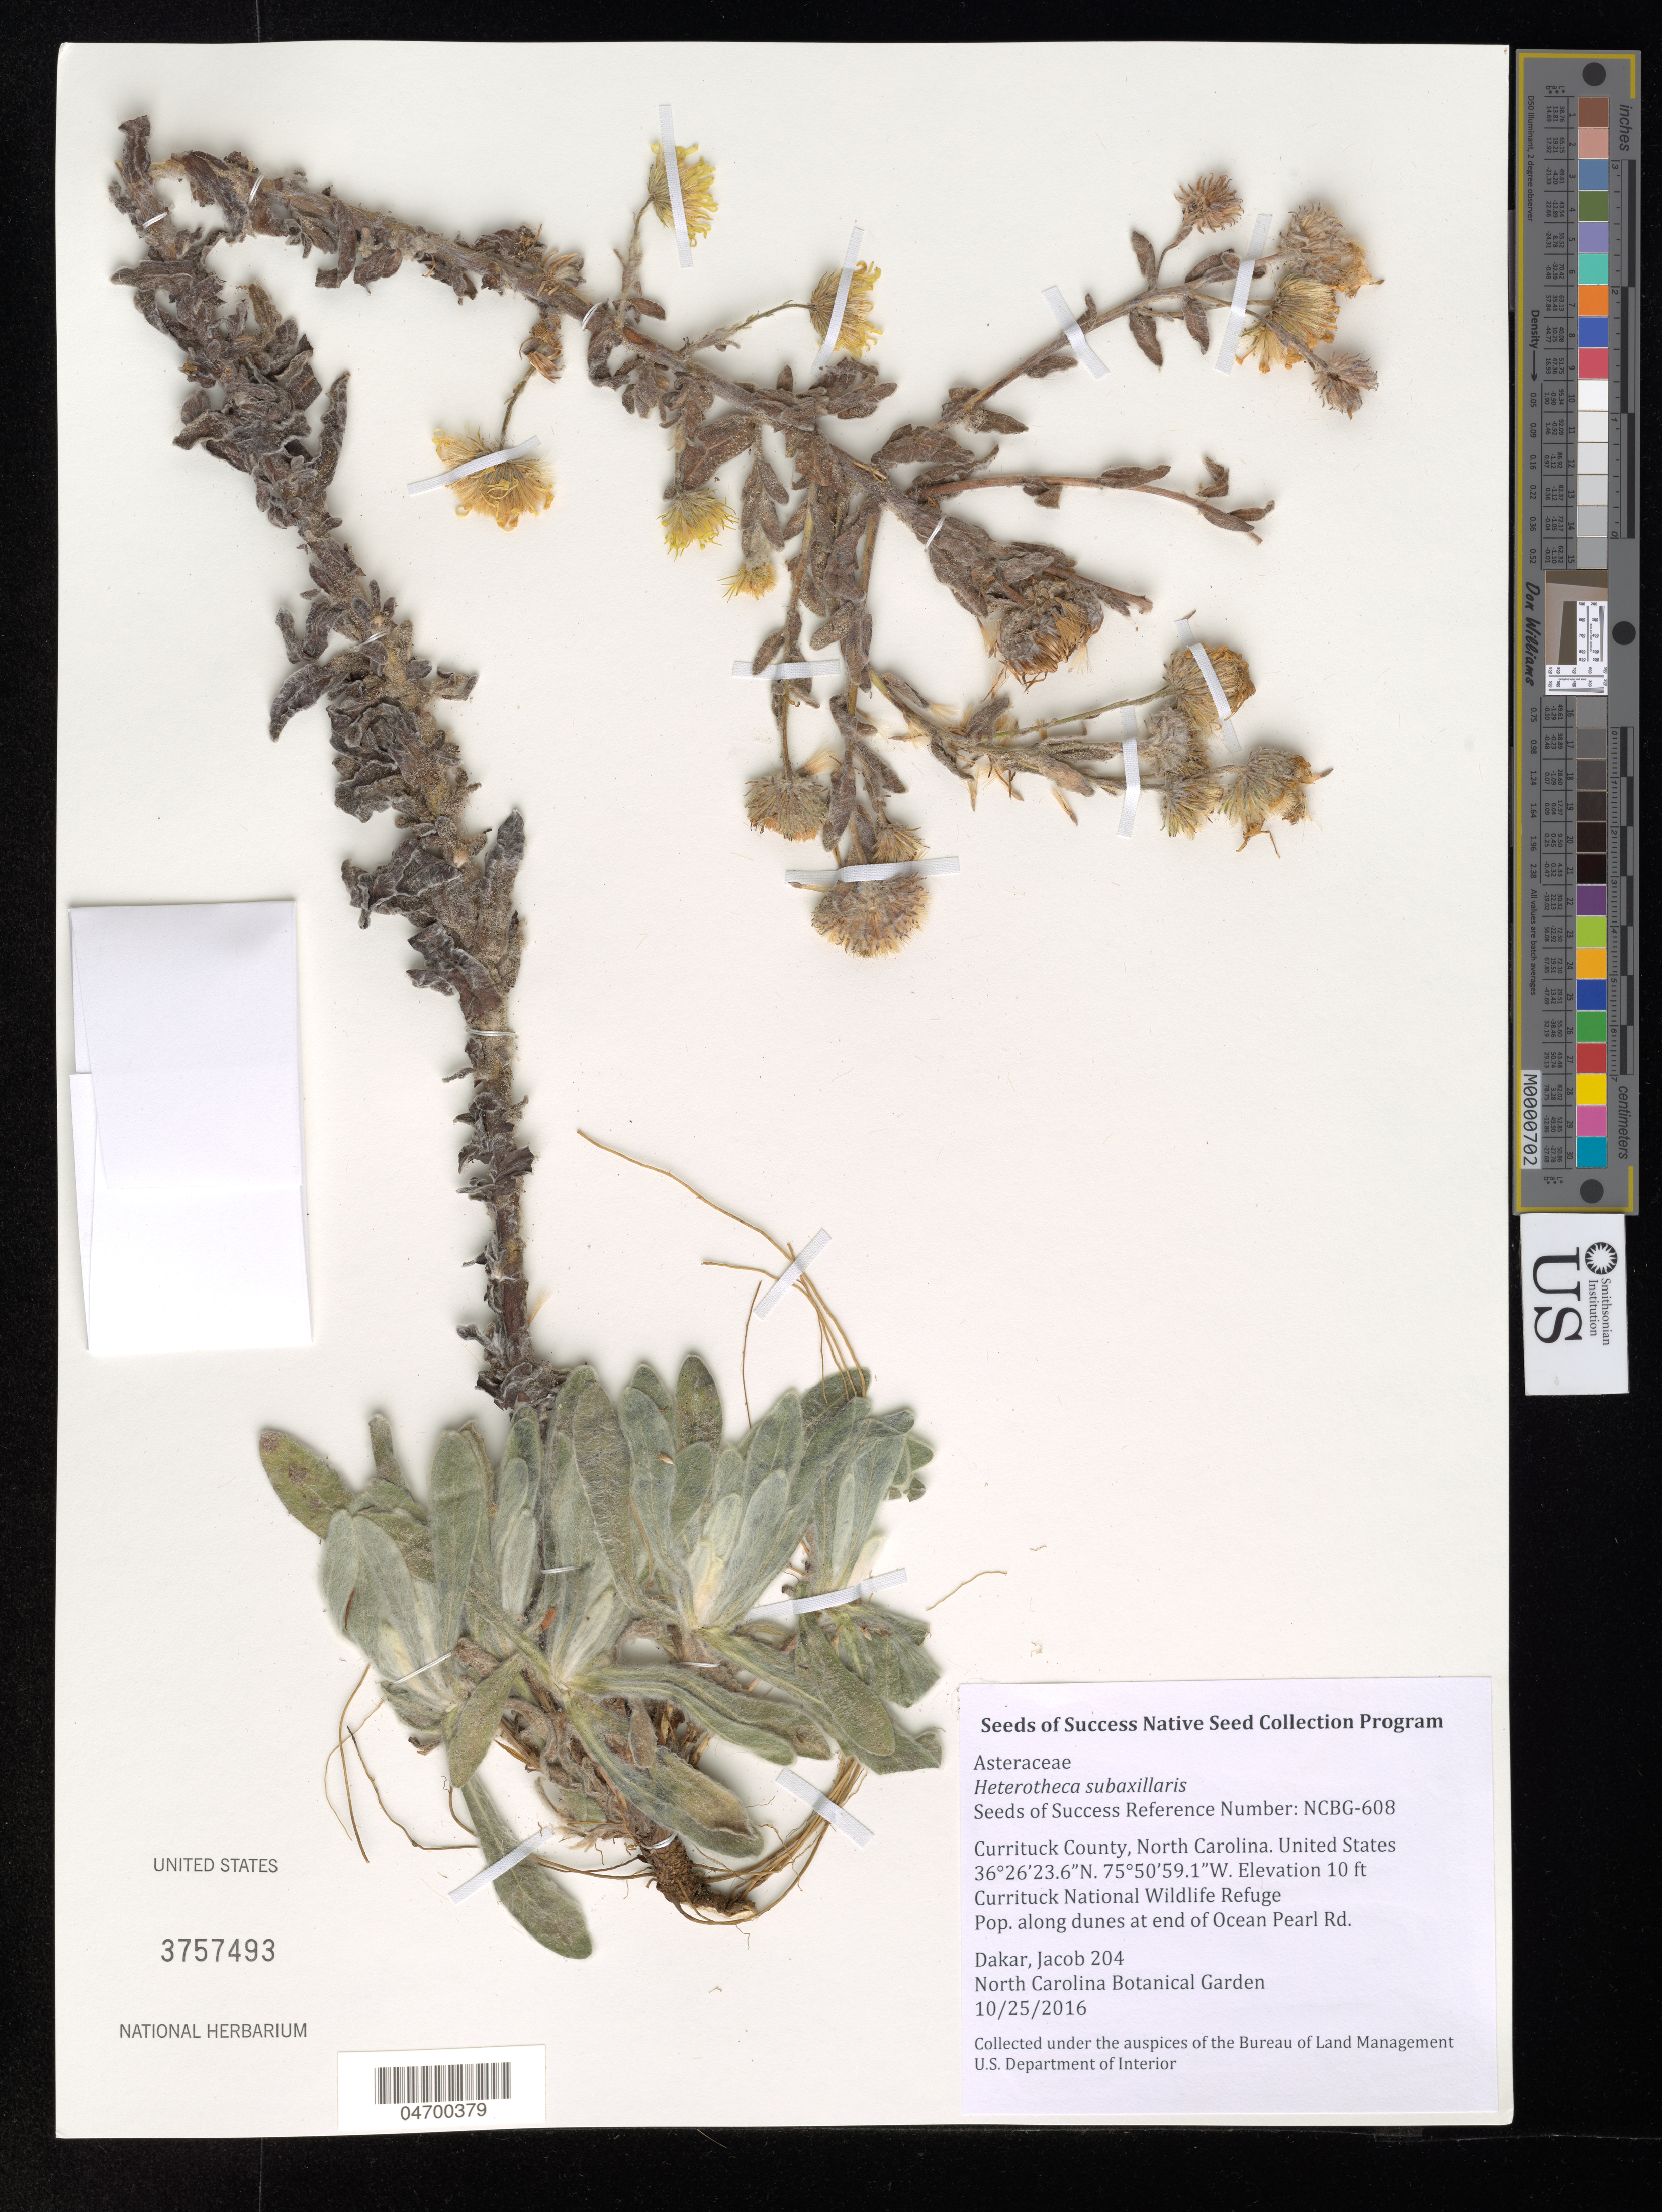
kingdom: Plantae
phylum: Tracheophyta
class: Magnoliopsida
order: Asterales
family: Asteraceae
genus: Heterotheca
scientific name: Heterotheca subaxillaris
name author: (Lam.) Britton & Rusby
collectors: J. Dakar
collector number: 204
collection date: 2016-10-25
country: United States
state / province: North Carolina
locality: Currituck County. Currituck National Wildlife Refuge. Pop. along dunes at end of Ocean Pearl Rd.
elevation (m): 3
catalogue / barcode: US 3757493